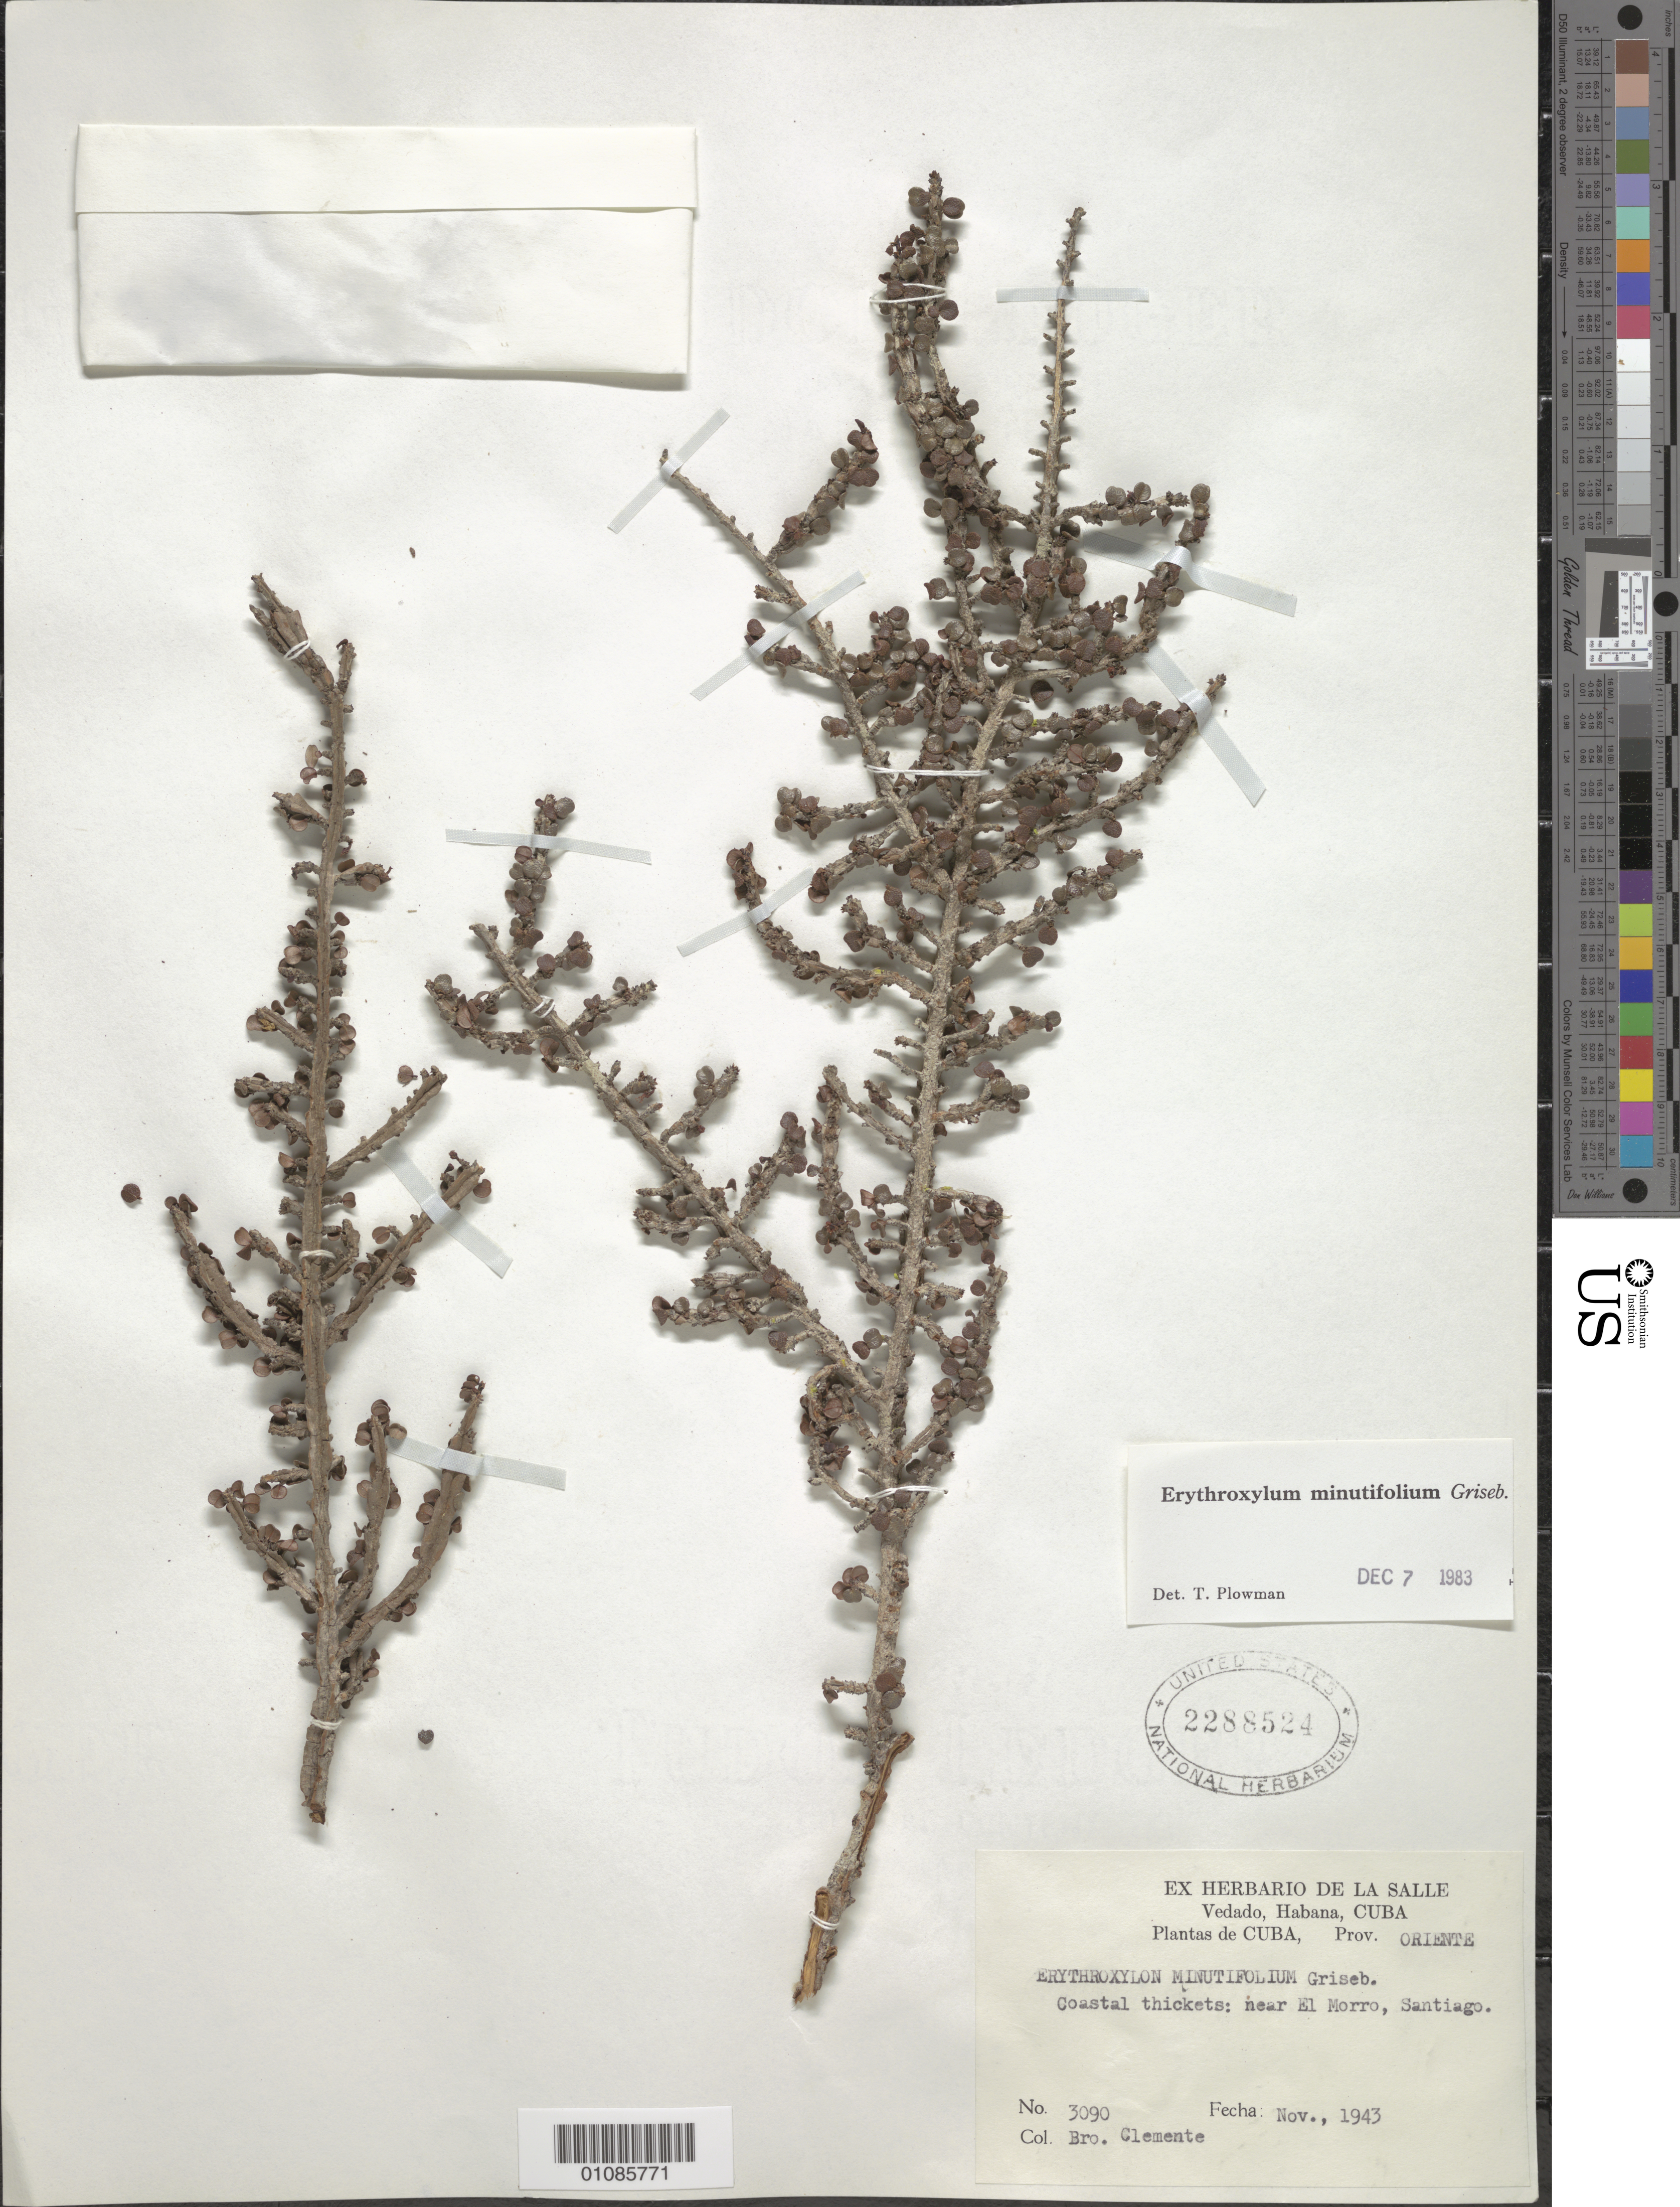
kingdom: Plantae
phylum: Tracheophyta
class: Magnoliopsida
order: Malpighiales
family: Erythroxylaceae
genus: Erythroxylum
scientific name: Erythroxylum minutifolium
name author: Griseb.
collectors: Bro. Clemente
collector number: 3090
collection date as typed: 09 Nov 1943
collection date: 1943-11-09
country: Cuba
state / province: Santiago de Cuba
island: Cuba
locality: Coastal thickets: near el morro, Santiago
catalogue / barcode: US 2288524